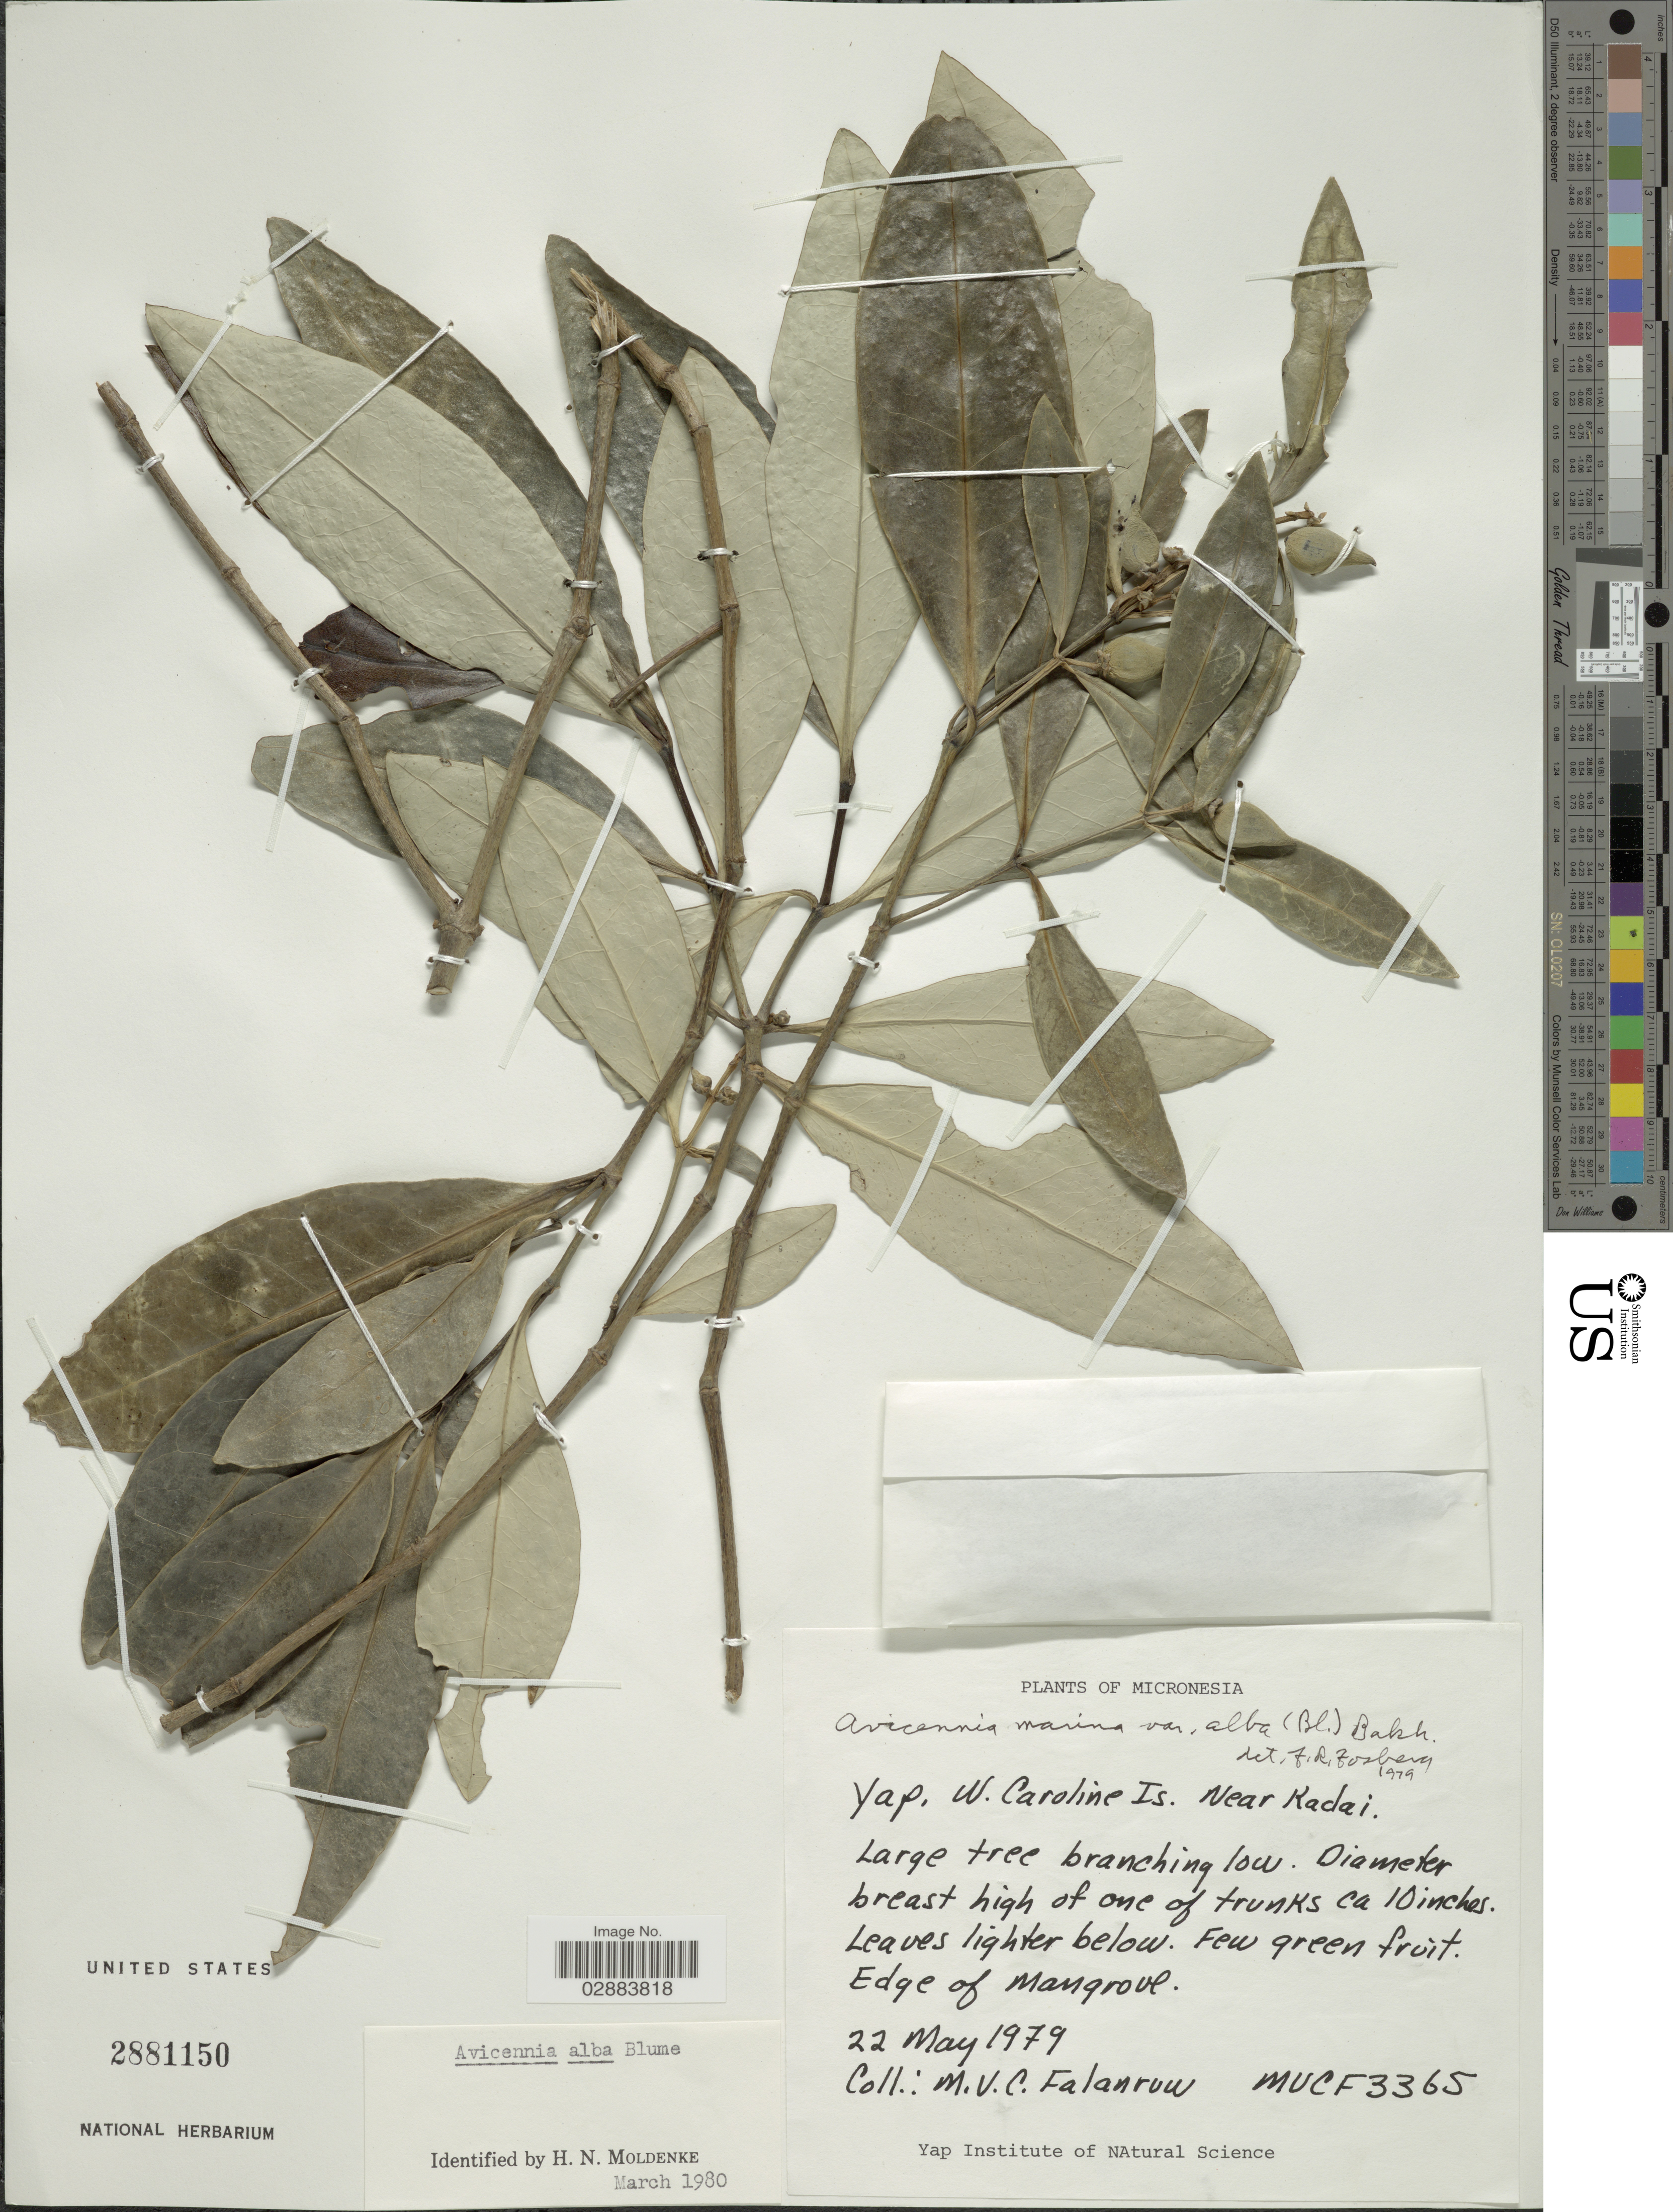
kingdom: Plantae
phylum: Tracheophyta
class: Magnoliopsida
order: Lamiales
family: Acanthaceae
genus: Avicennia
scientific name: Avicennia alba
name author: Blume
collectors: M. V. Falanruw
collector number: MVCF3365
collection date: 1979-05-22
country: Micronesia, Federated States of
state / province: Yap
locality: Micronesia. W. Caroline Is. Near Kadai.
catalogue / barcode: US 2881150